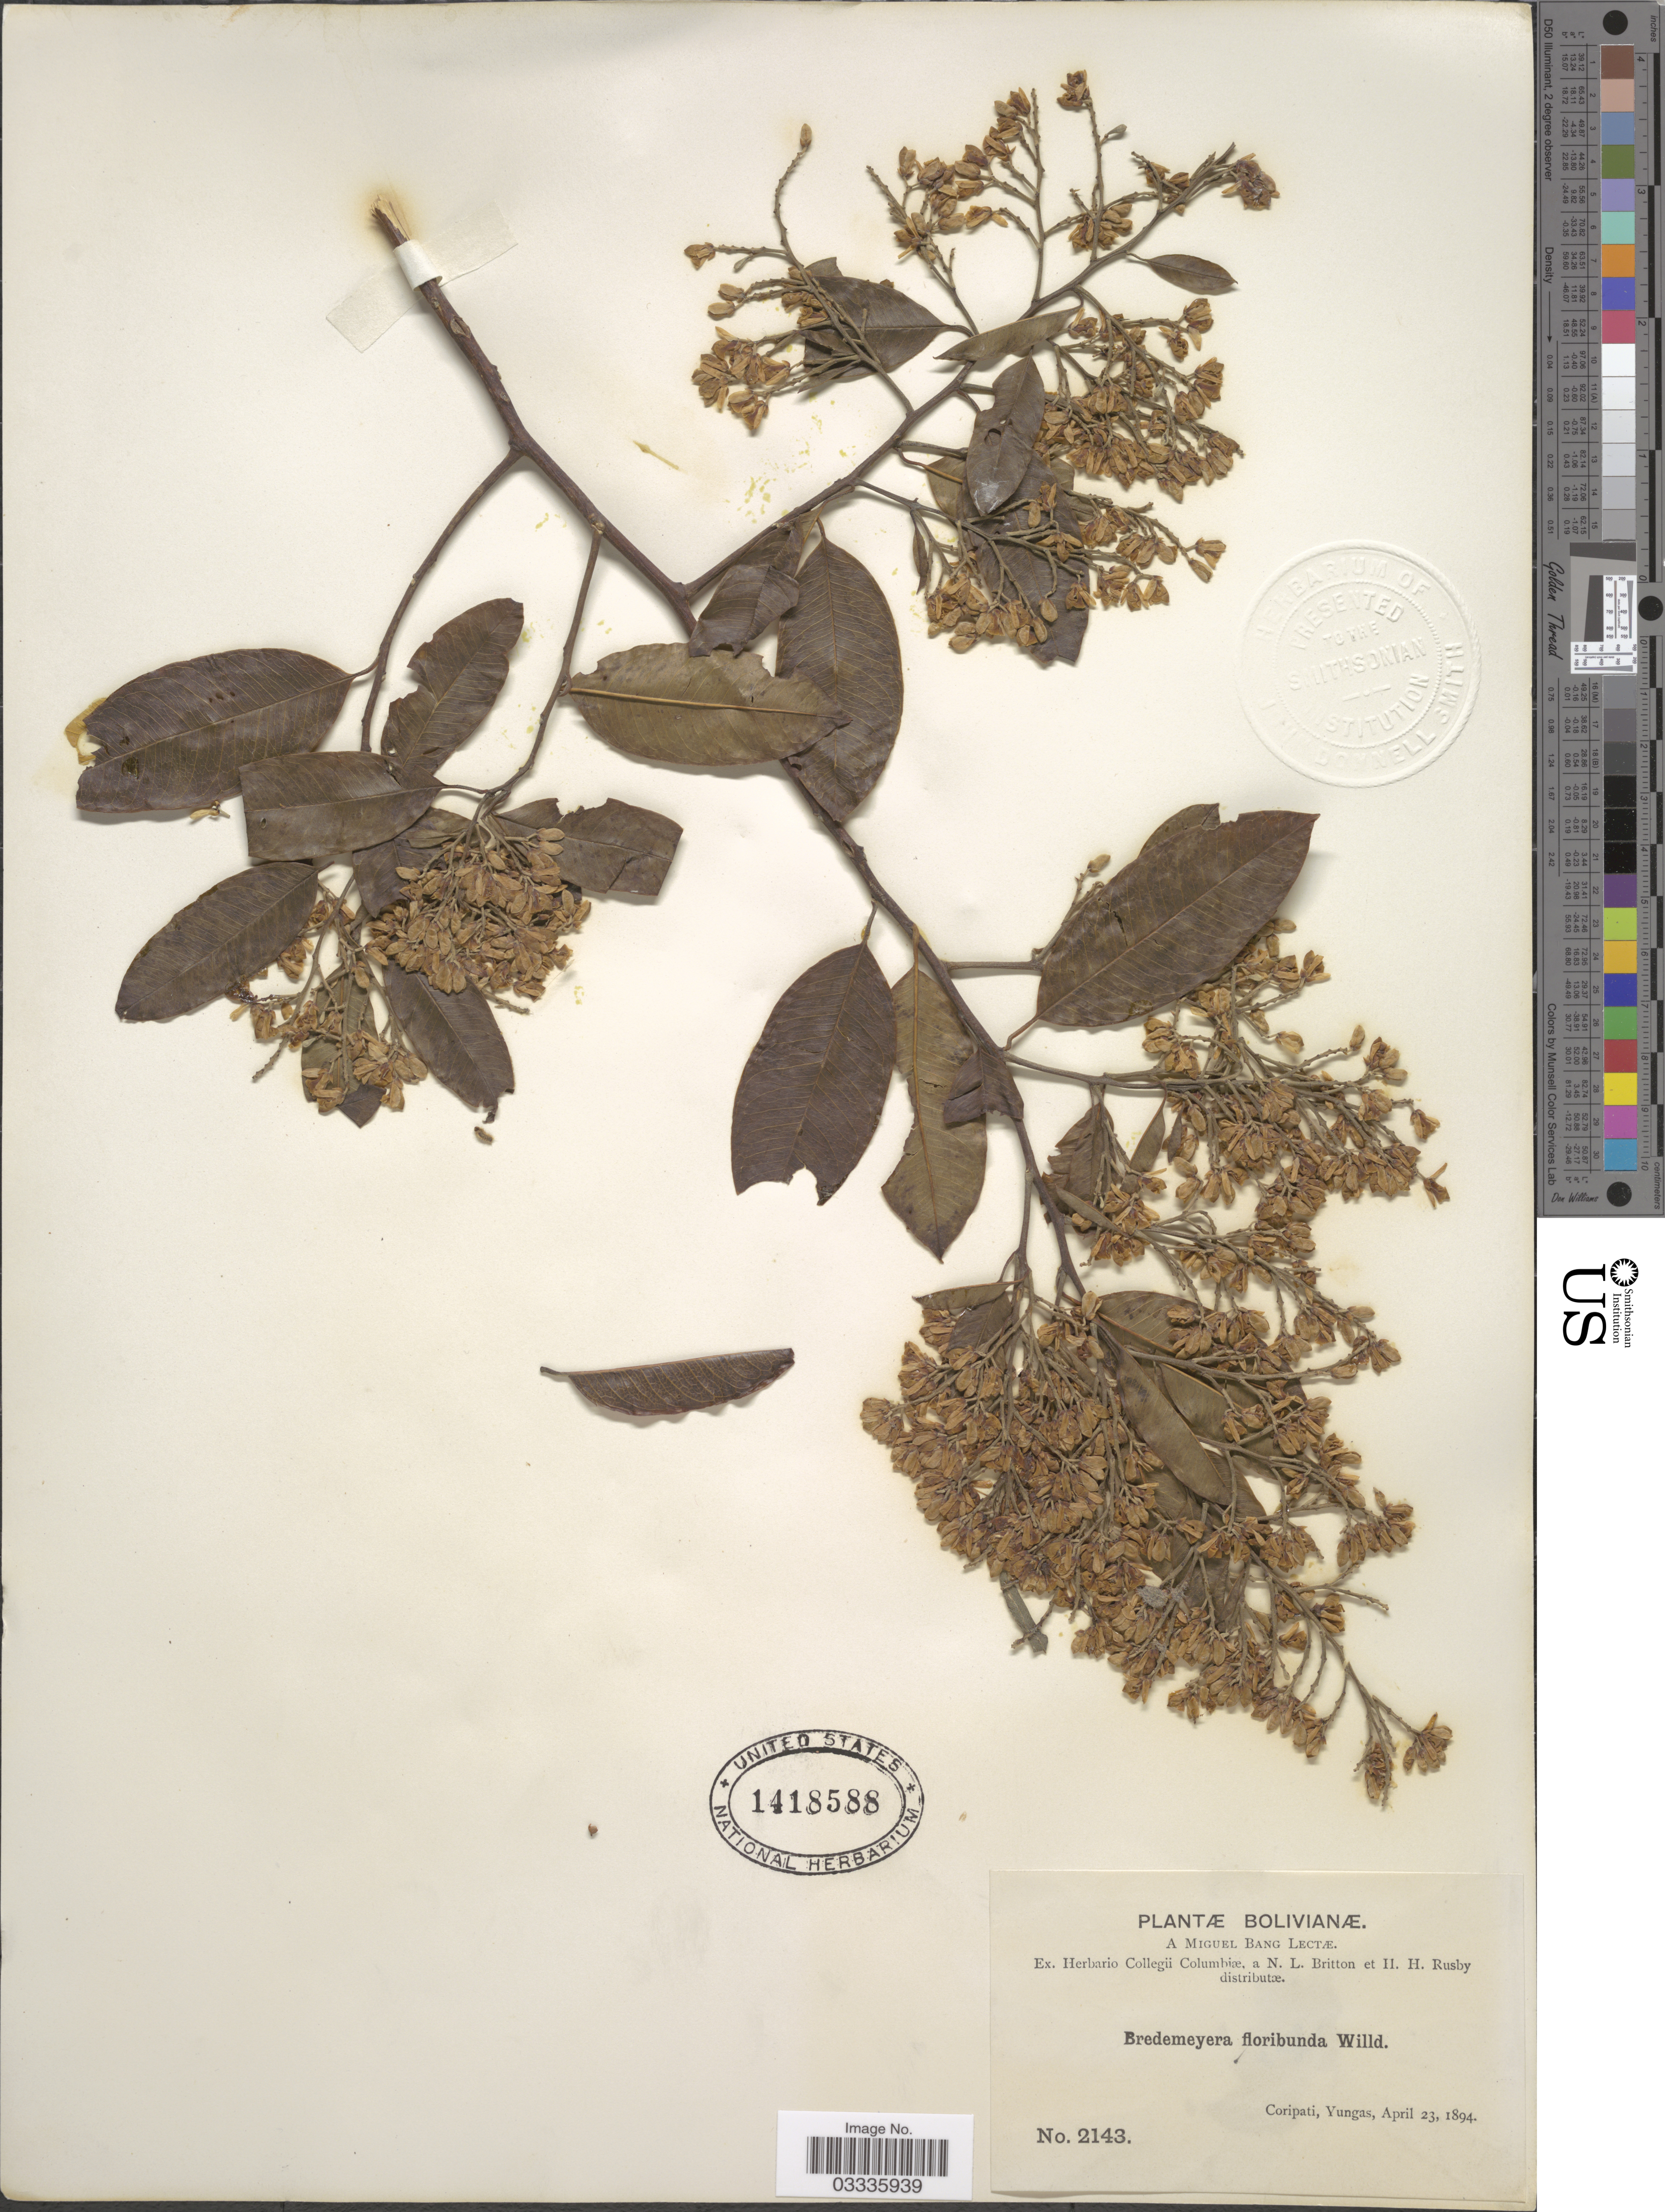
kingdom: Plantae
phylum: Tracheophyta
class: Magnoliopsida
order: Fabales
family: Polygalaceae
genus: Bredemeyera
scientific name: Bredemeyera floribunda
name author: Willd.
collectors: M. Bang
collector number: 2143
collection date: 1894-04-23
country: Bolivia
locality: Coripati, Yungas.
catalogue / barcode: US 1418588